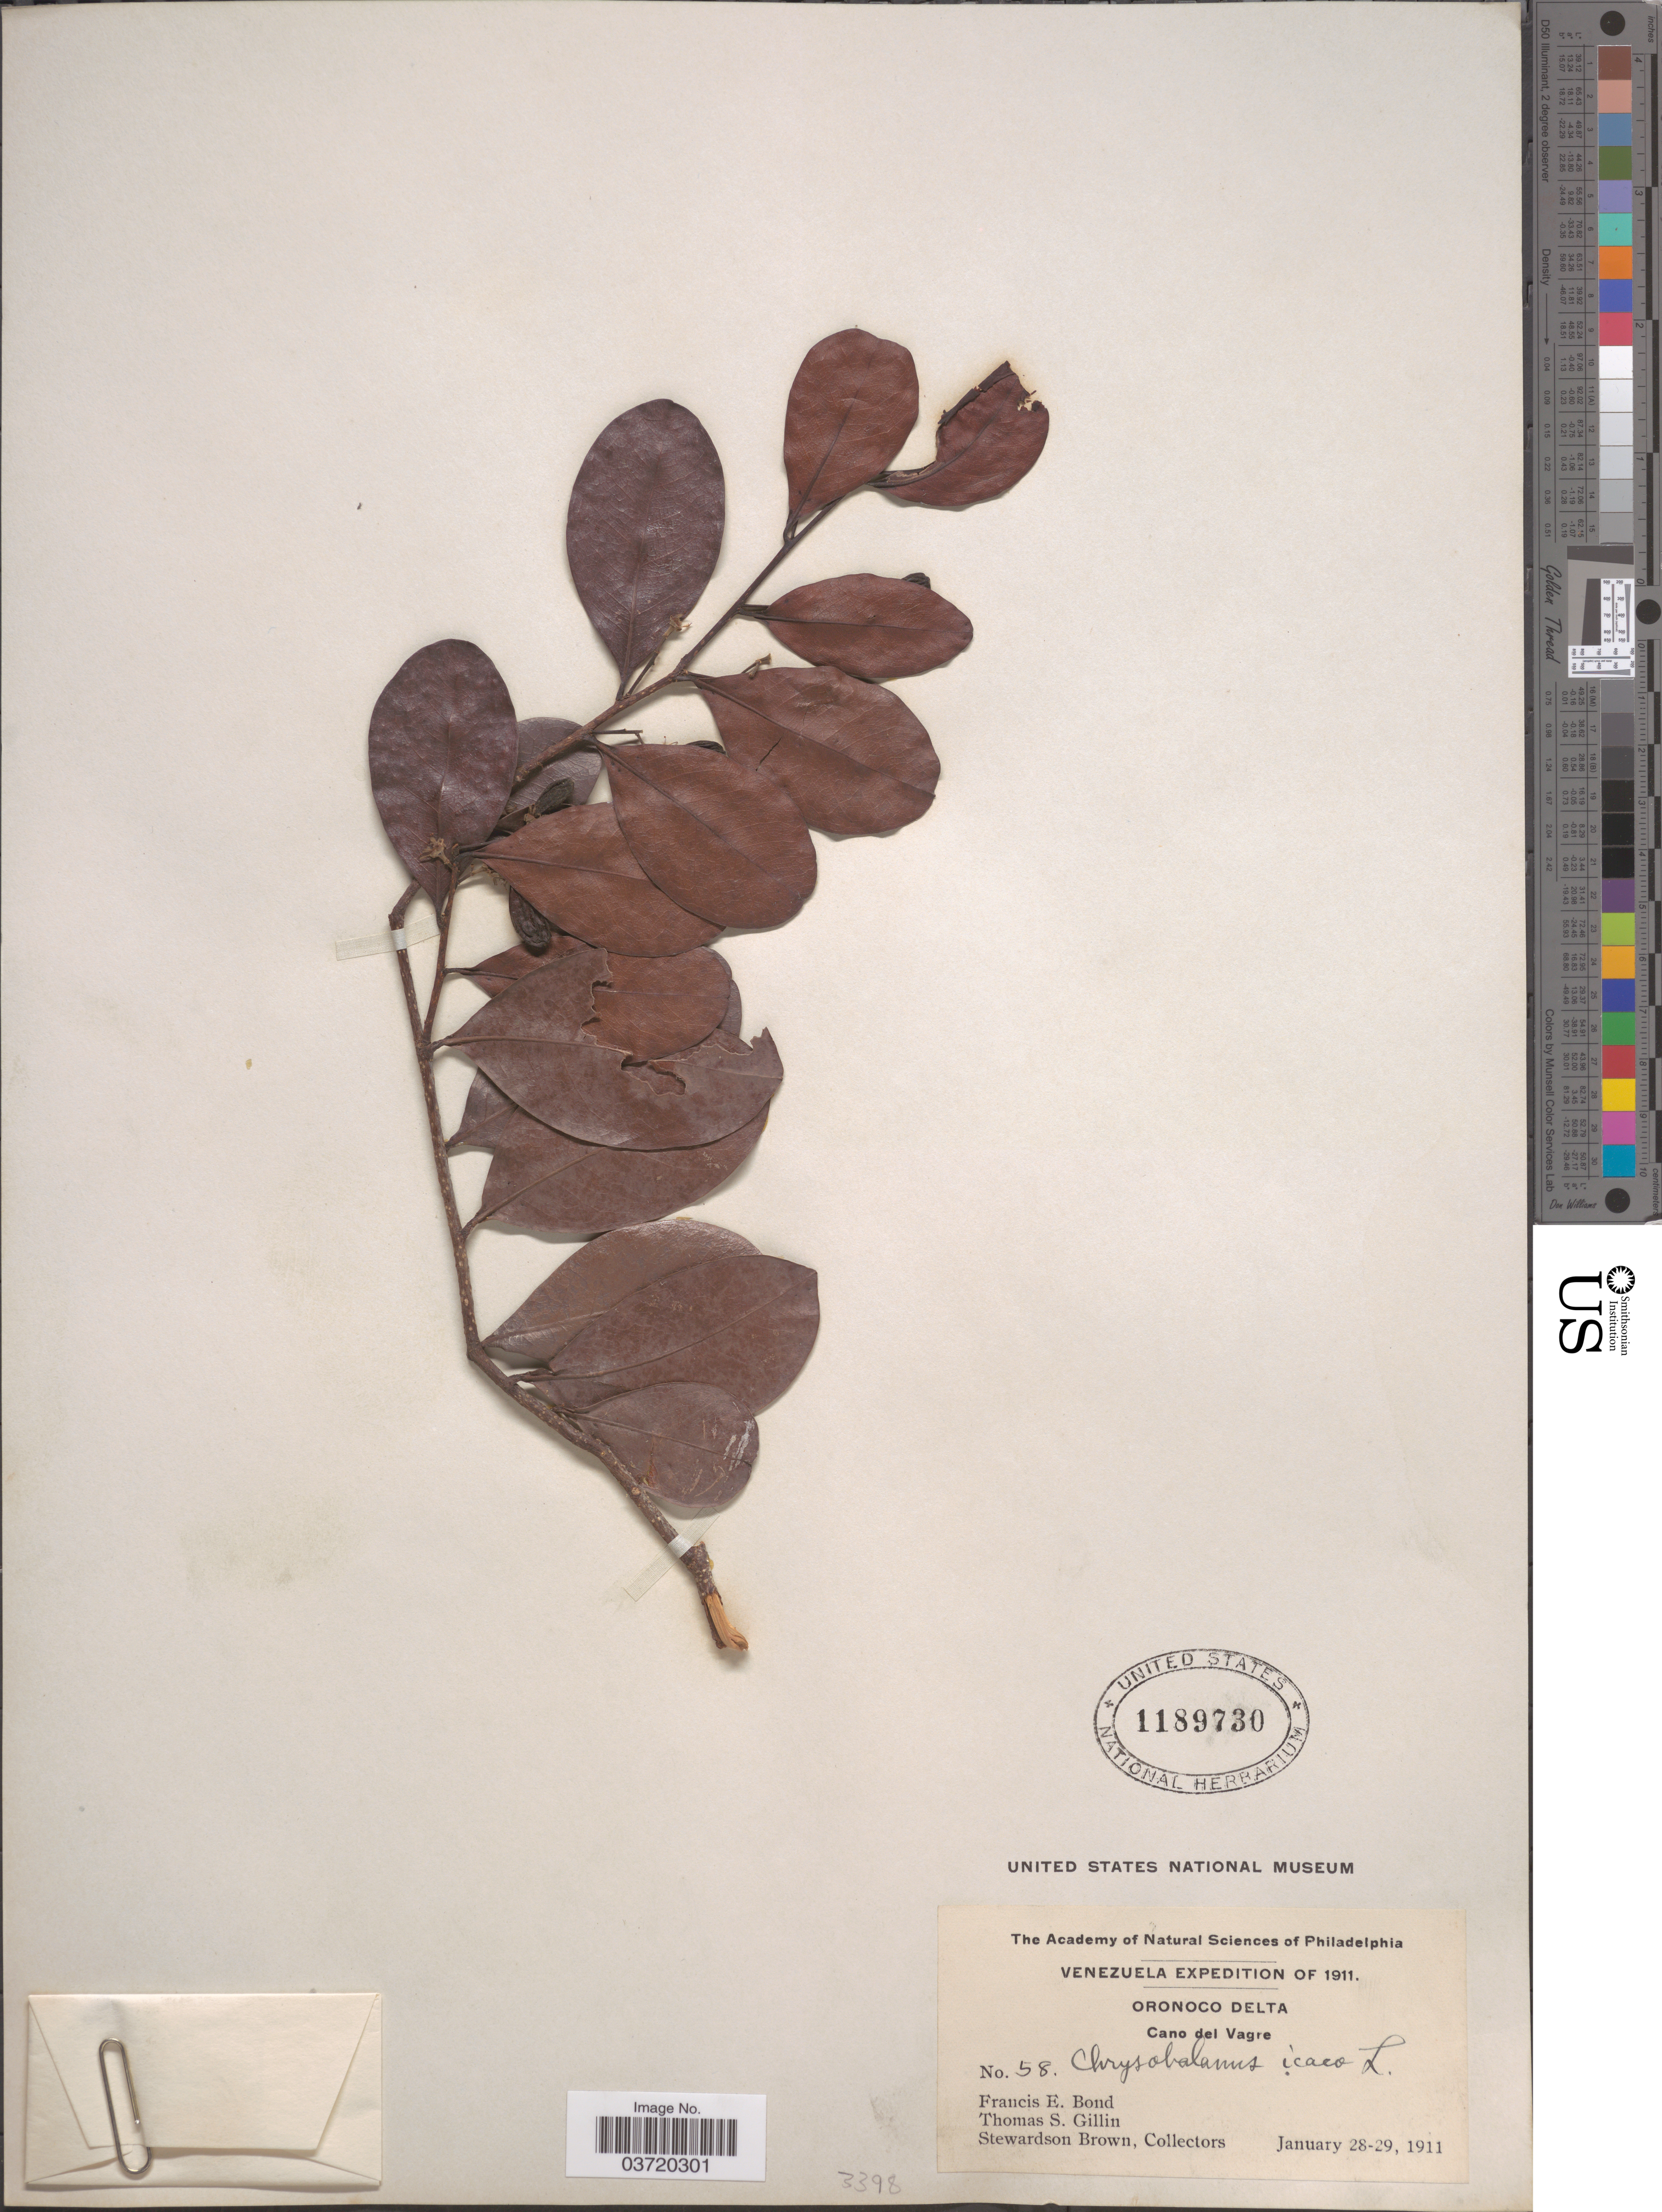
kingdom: Plantae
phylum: Tracheophyta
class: Magnoliopsida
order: Malpighiales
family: Chrysobalanaceae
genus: Chrysobalanus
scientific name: Chrysobalanus icaco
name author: L.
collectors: F. Bond, T. Gillin & S. Brown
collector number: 58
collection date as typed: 28-29 January 1911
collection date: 1911-01-28/1911-01-29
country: Venezuela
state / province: Delta Amacuro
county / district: Pedernales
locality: Cano Vagre in the vicinity of Pedernales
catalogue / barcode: US 1189730